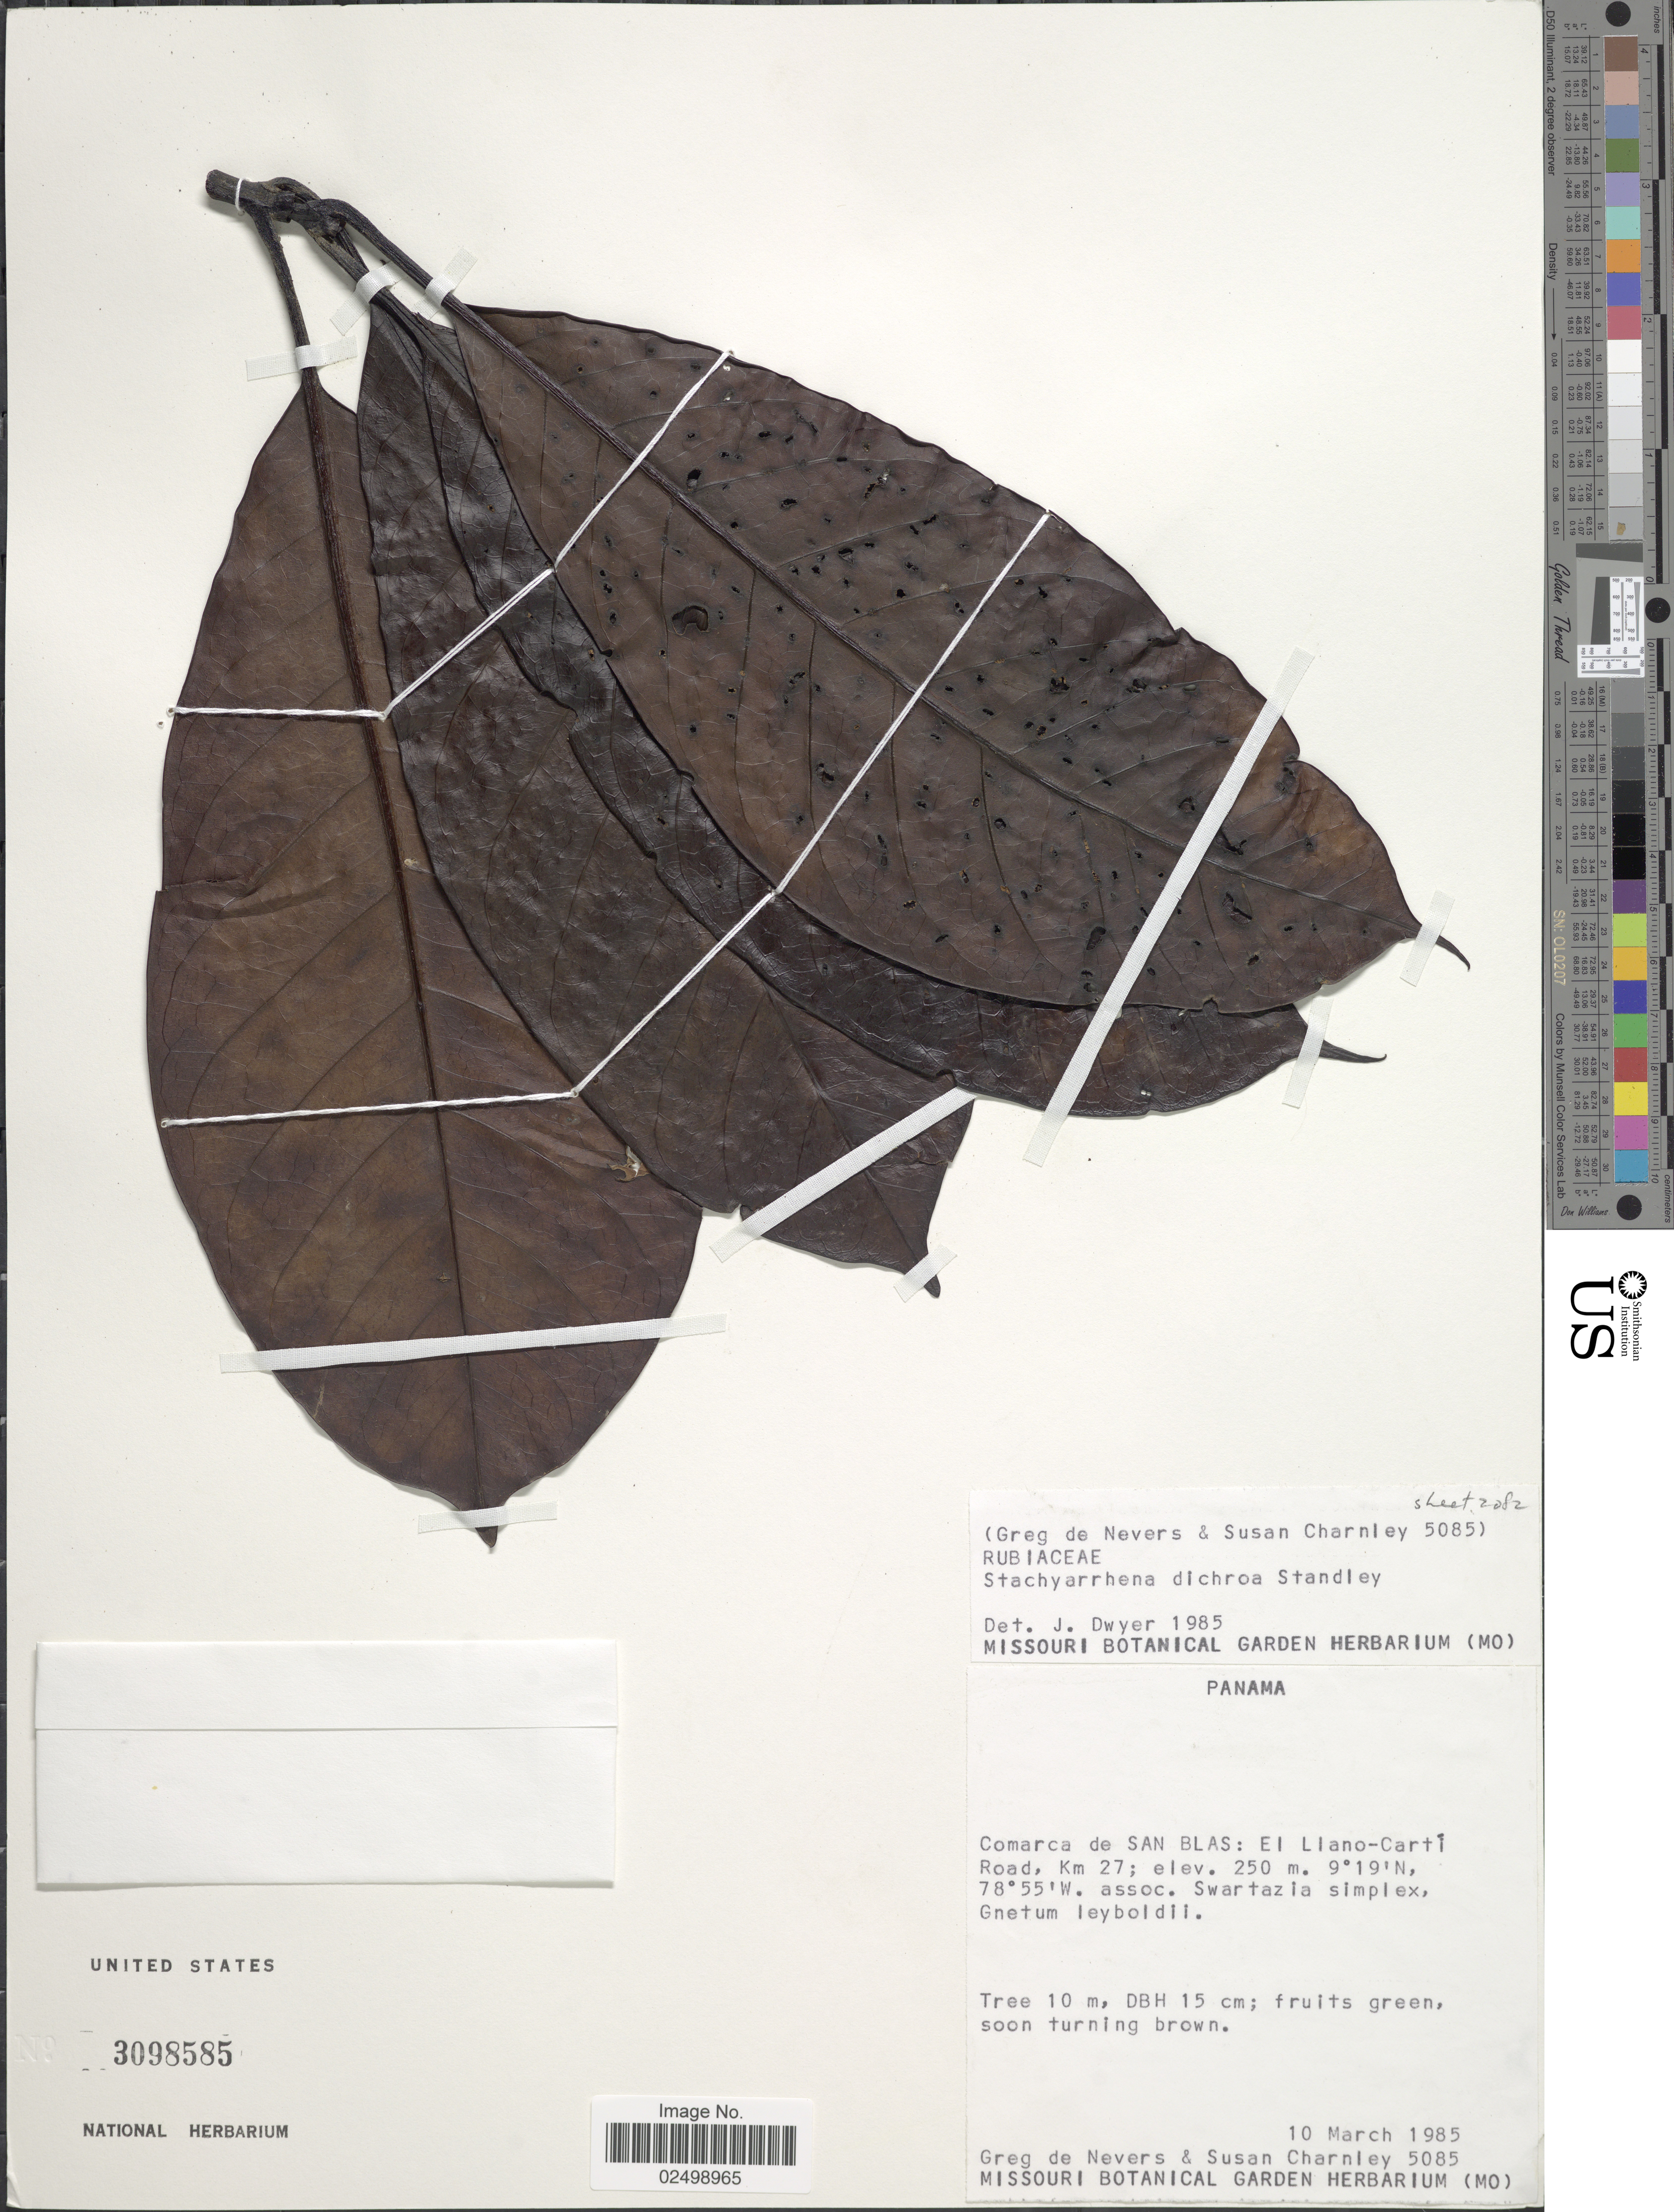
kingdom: Plantae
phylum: Tracheophyta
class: Magnoliopsida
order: Gentianales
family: Rubiaceae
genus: Stachyarrhena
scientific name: Stachyarrhena heterochroa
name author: Standl.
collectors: G. Nevers & S. Charnley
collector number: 5085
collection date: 1985-03-10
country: Panama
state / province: Kuna Yala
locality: Comarca de San Blas: El Llano-Cartí Road, Km 27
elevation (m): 250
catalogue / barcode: US 3098585